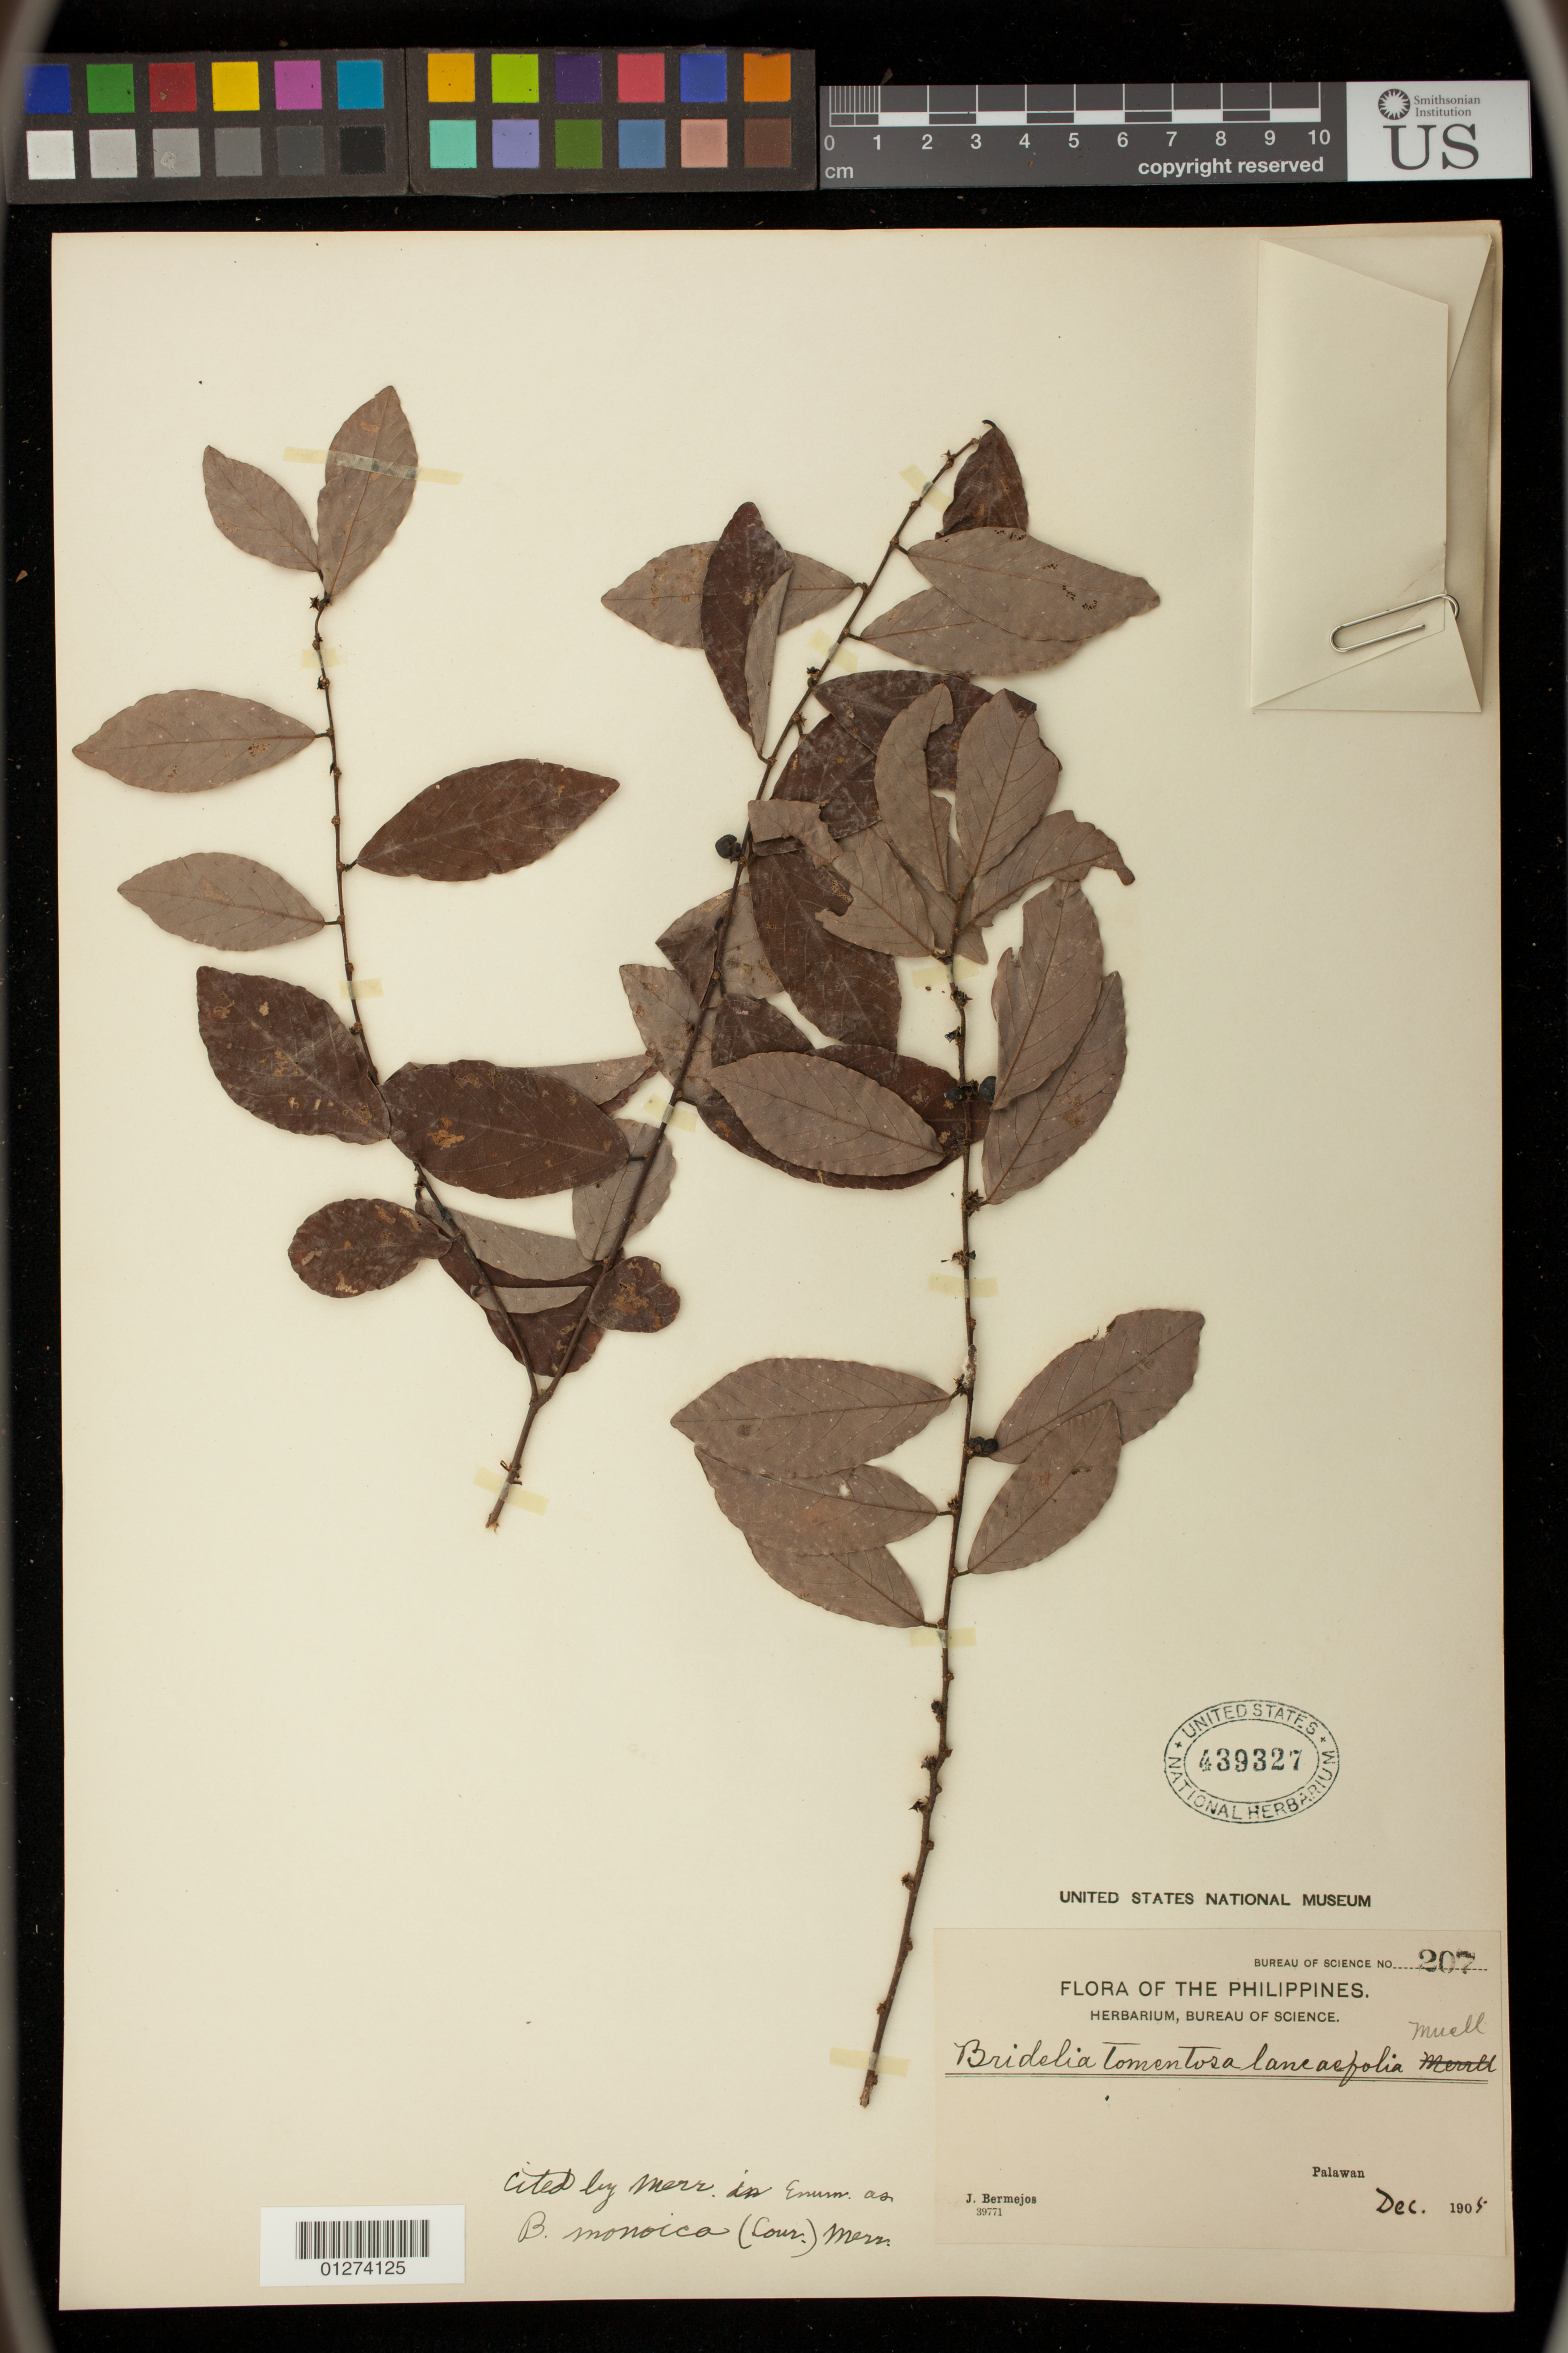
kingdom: Plantae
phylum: Tracheophyta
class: Magnoliopsida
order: Malpighiales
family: Phyllanthaceae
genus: Bridelia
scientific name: Bridelia tomentosa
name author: Blume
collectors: J. Bermejos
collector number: Bur. Sci. 207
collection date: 1905-12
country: Philippines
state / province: Mimaropa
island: Palawan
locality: Palawan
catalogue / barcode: US 439327